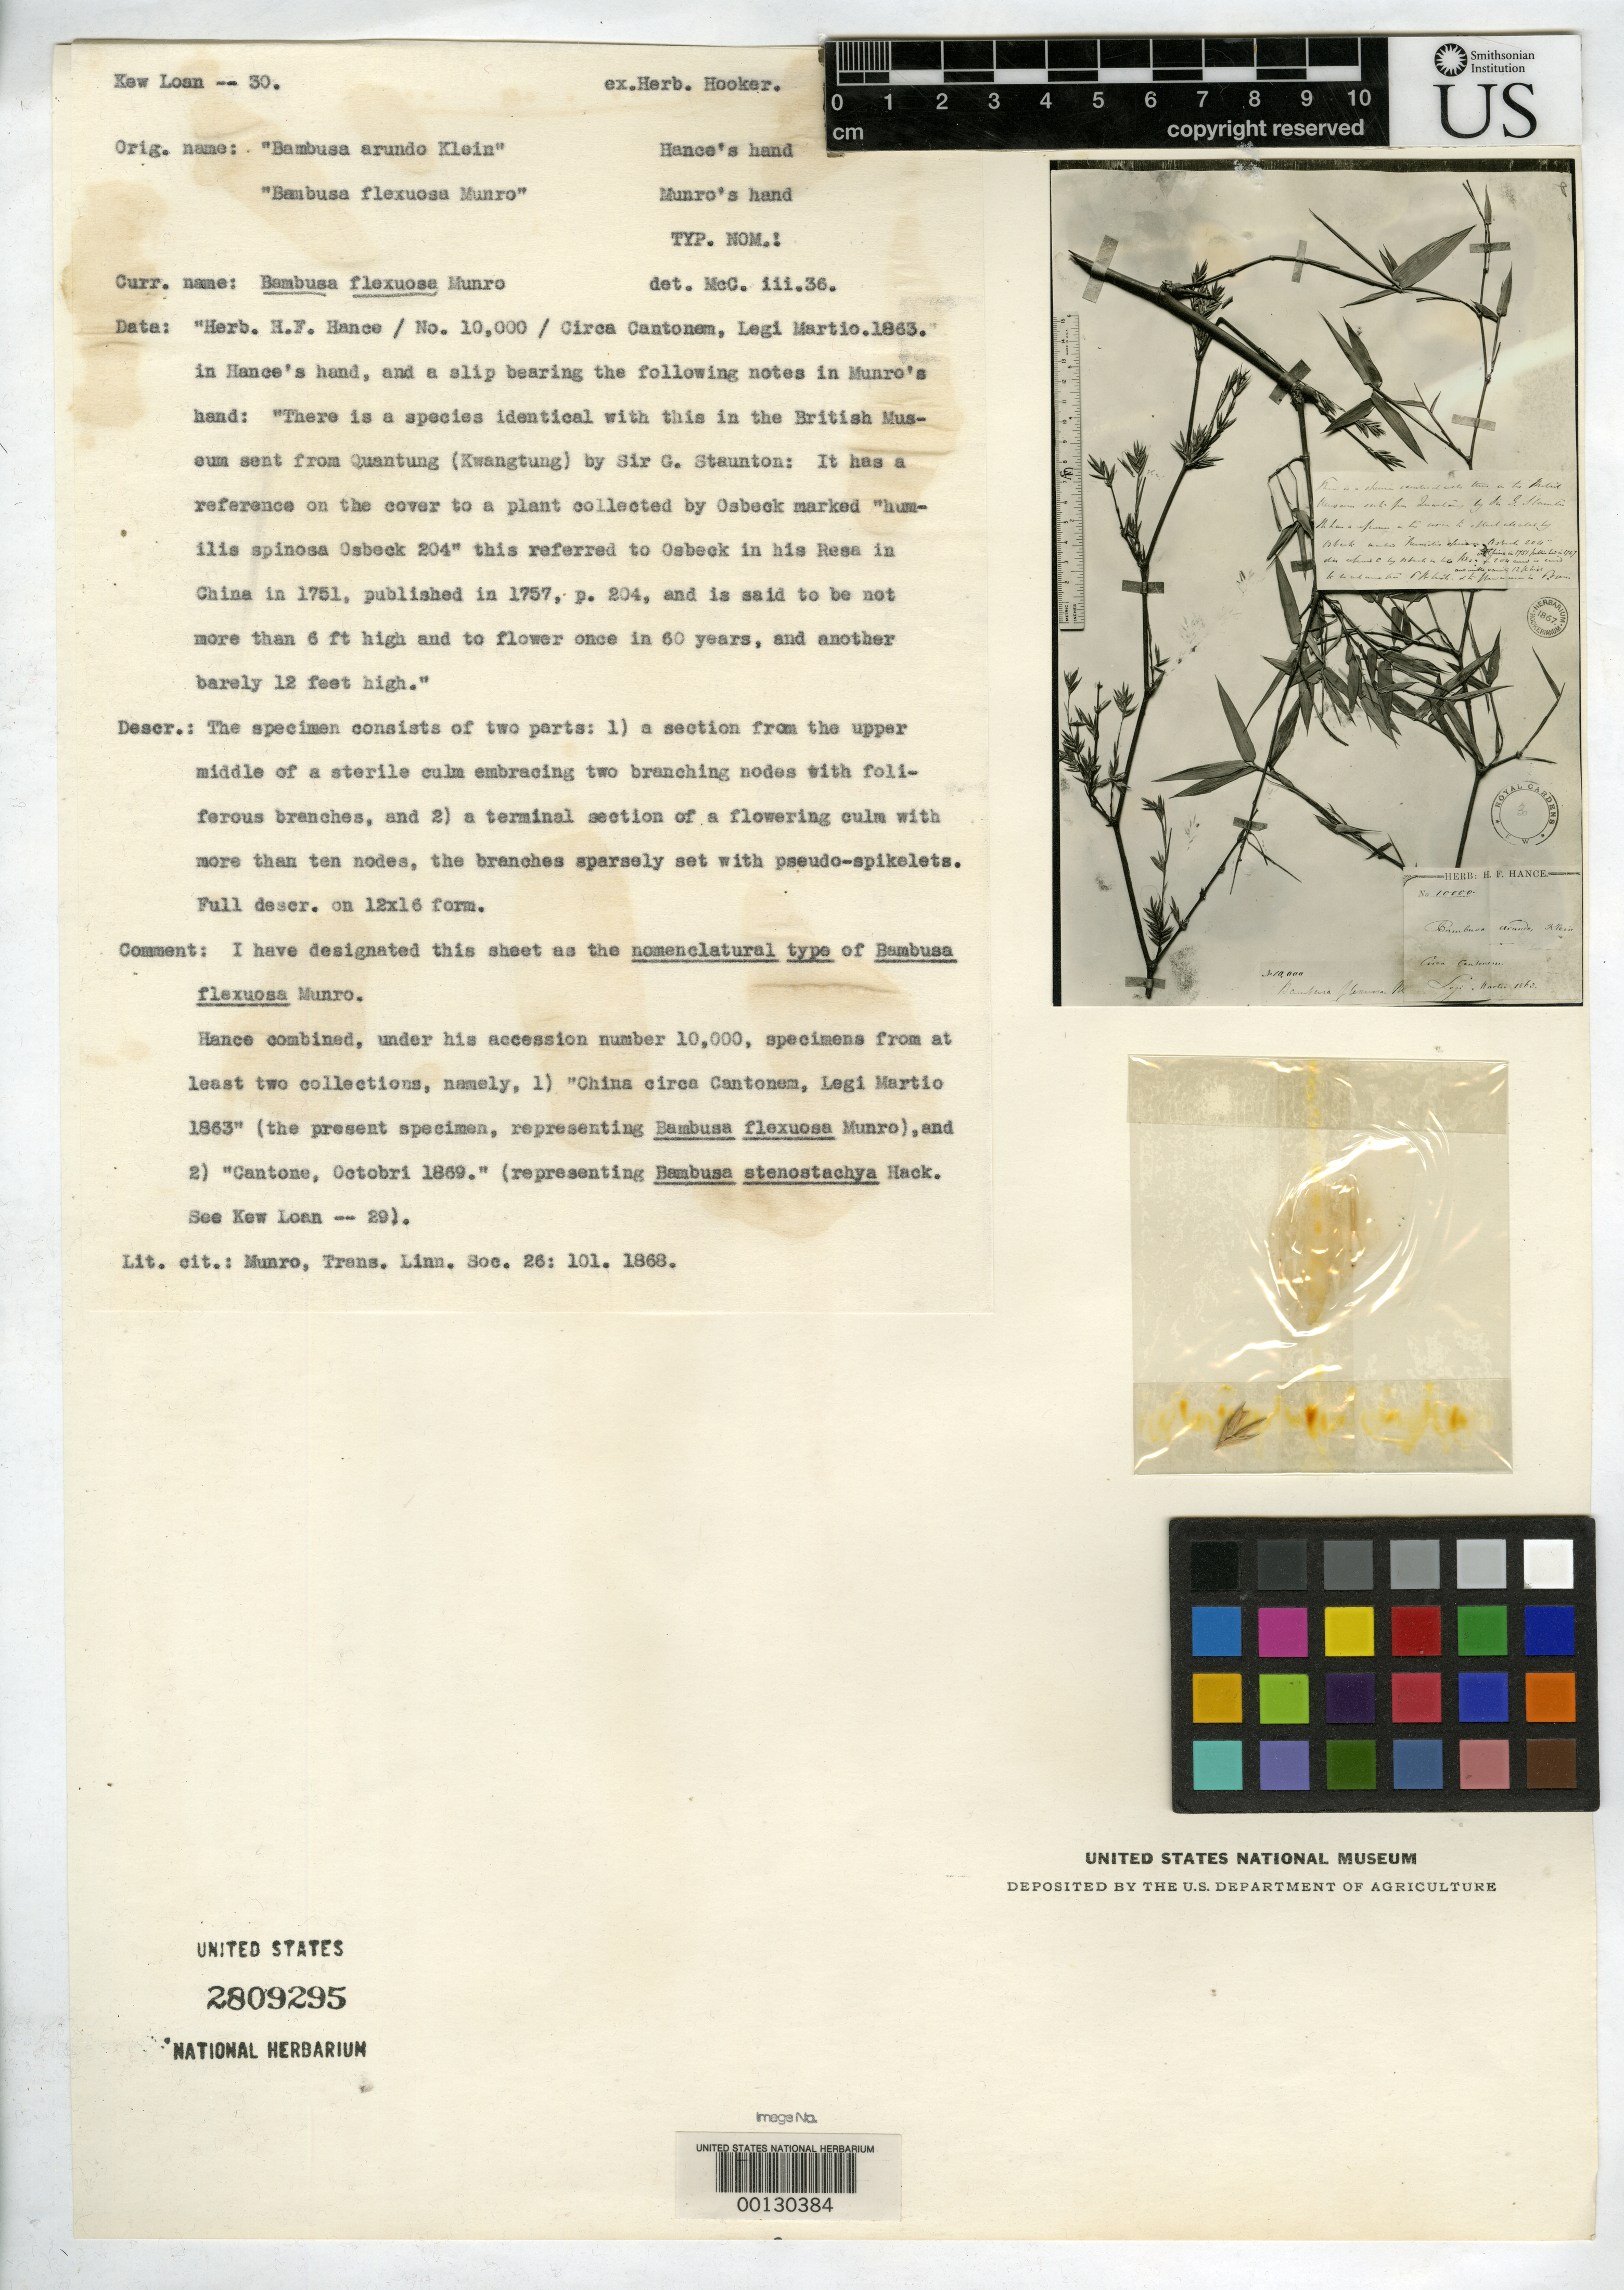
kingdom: Plantae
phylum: Tracheophyta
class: Liliopsida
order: Poales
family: Poaceae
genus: Bambusa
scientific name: Bambusa flexuosa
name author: Munro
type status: Type Material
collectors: H. F. Hance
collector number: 1000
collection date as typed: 1863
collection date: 1863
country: China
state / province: Guangdong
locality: Circa Cantonem.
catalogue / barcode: US 2809295